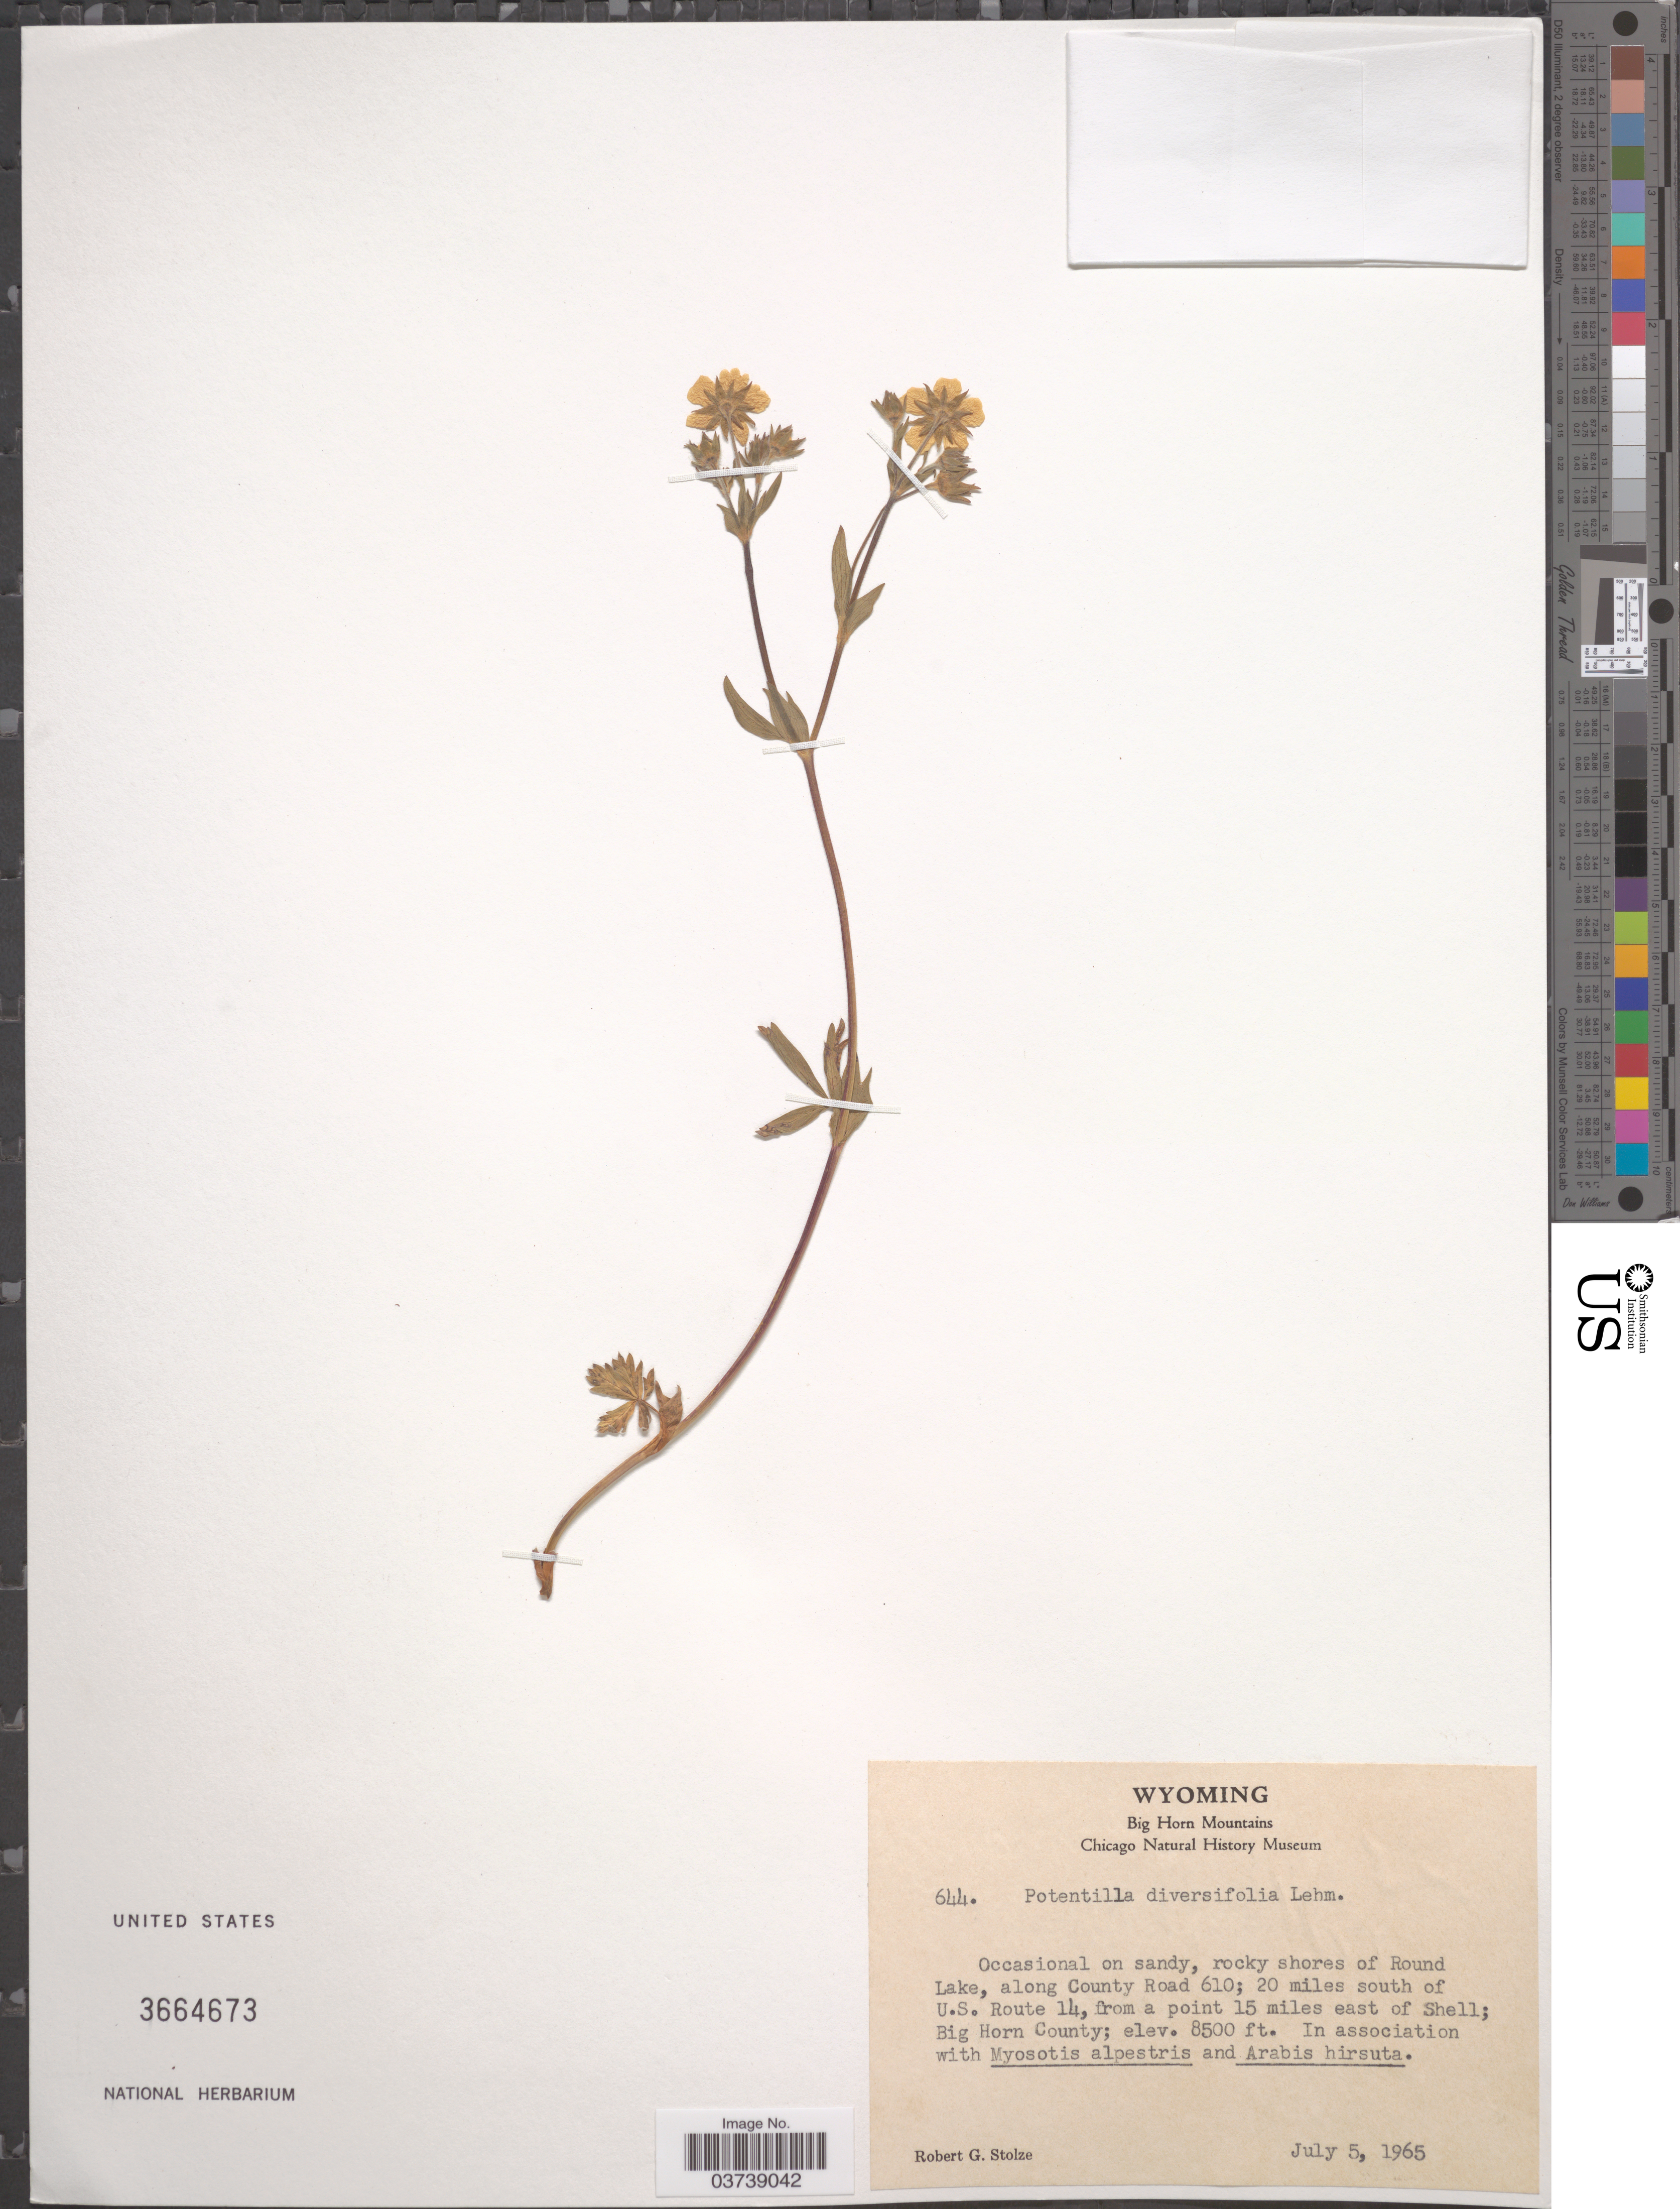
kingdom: Plantae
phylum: Tracheophyta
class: Magnoliopsida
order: Rosales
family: Rosaceae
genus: Potentilla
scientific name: Potentilla diversifolia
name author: Lehm.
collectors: R. G. Stolze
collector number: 644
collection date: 1965-07-05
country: United States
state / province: Wyoming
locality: Big Horn Mountains. Rocky shores of Round Lake, along County Road 610; 20 miles south of U.S. Route 14, from a point 15 miles east of Shell; Big Horn County.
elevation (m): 2591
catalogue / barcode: US 3664673